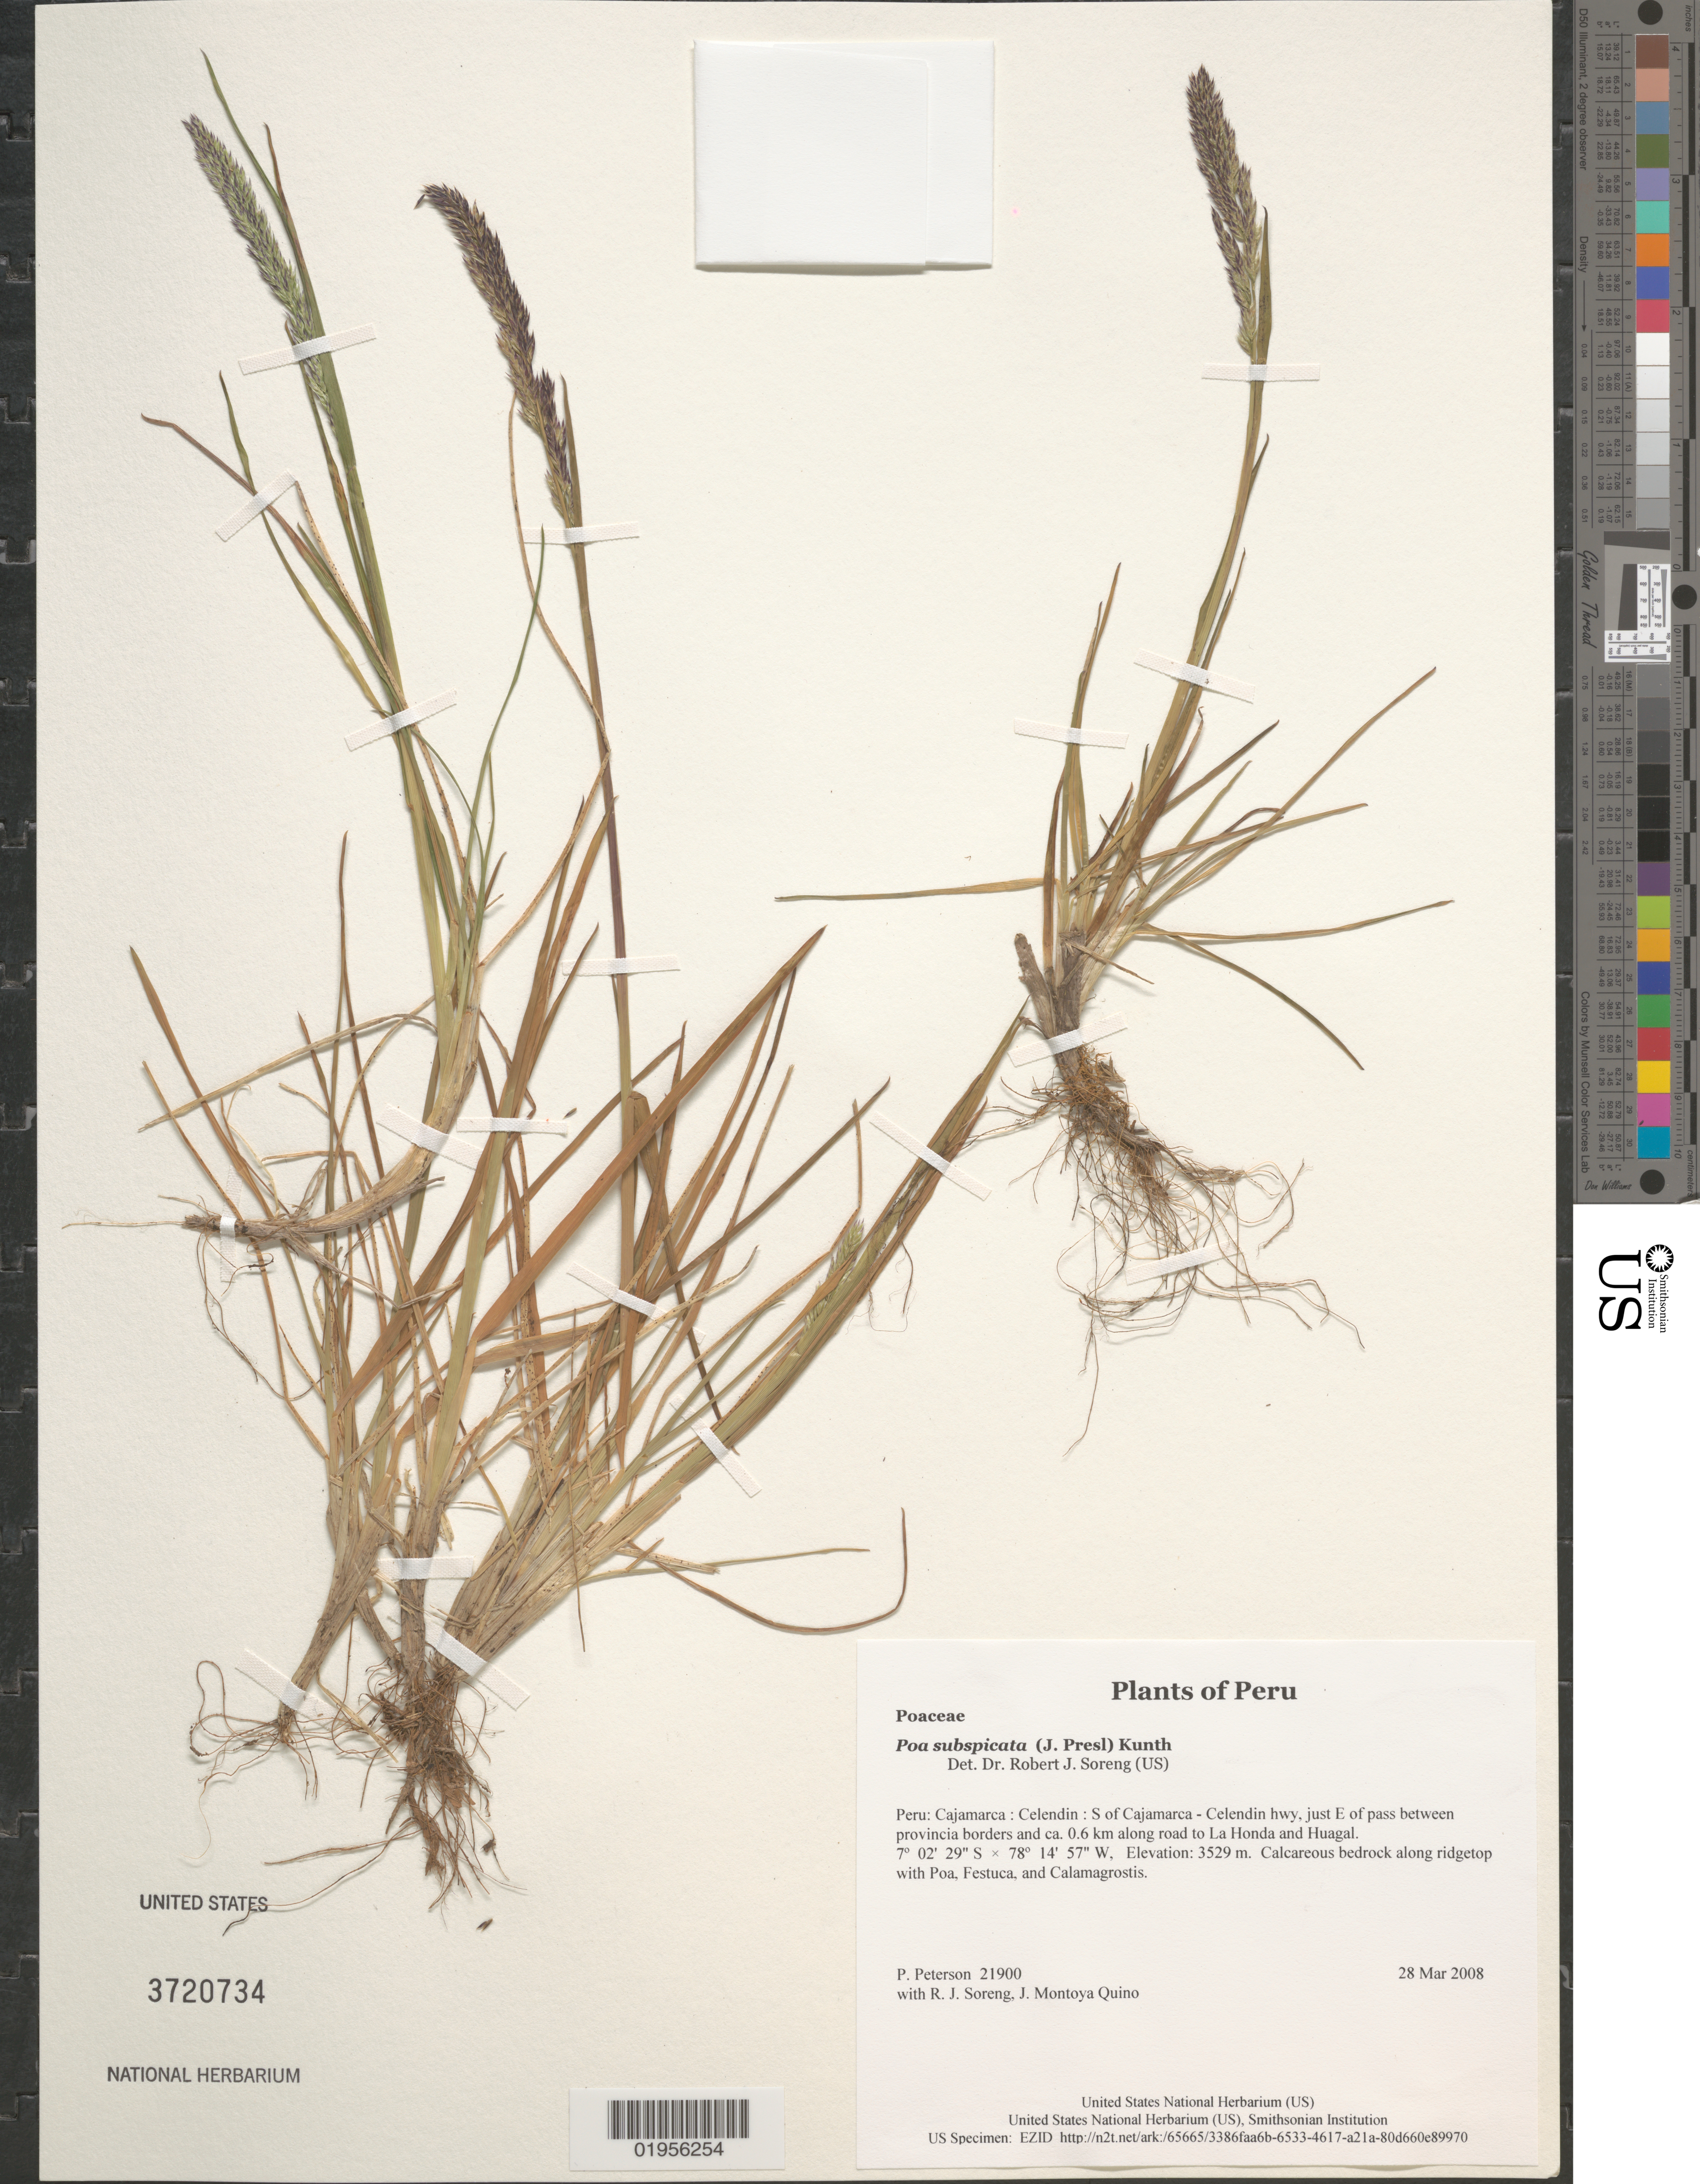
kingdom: Plantae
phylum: Tracheophyta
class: Liliopsida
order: Poales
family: Poaceae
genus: Poa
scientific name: Poa subspicata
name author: (J. Presl) Kunth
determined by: Soreng, Robert J., Research Associate (BOT), Smithsonian Institution - National Museum of Natural History (UNITED STATES)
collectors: P. M. Peterson, R. J. Soreng & J. Montoya Quino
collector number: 21900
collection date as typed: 28 Mar 2008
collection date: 2008-03-28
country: Peru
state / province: Cajamarca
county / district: Celendín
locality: S of Cajamarca - Celendin hwy, just E of pass between provincia borders and ca. 0.6 km along road to La Honda and Huagal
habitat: Calcareous bedrock along ridgetop with Poa, Festuca, and Calamagrostis.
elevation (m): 3529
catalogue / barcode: US 3720734